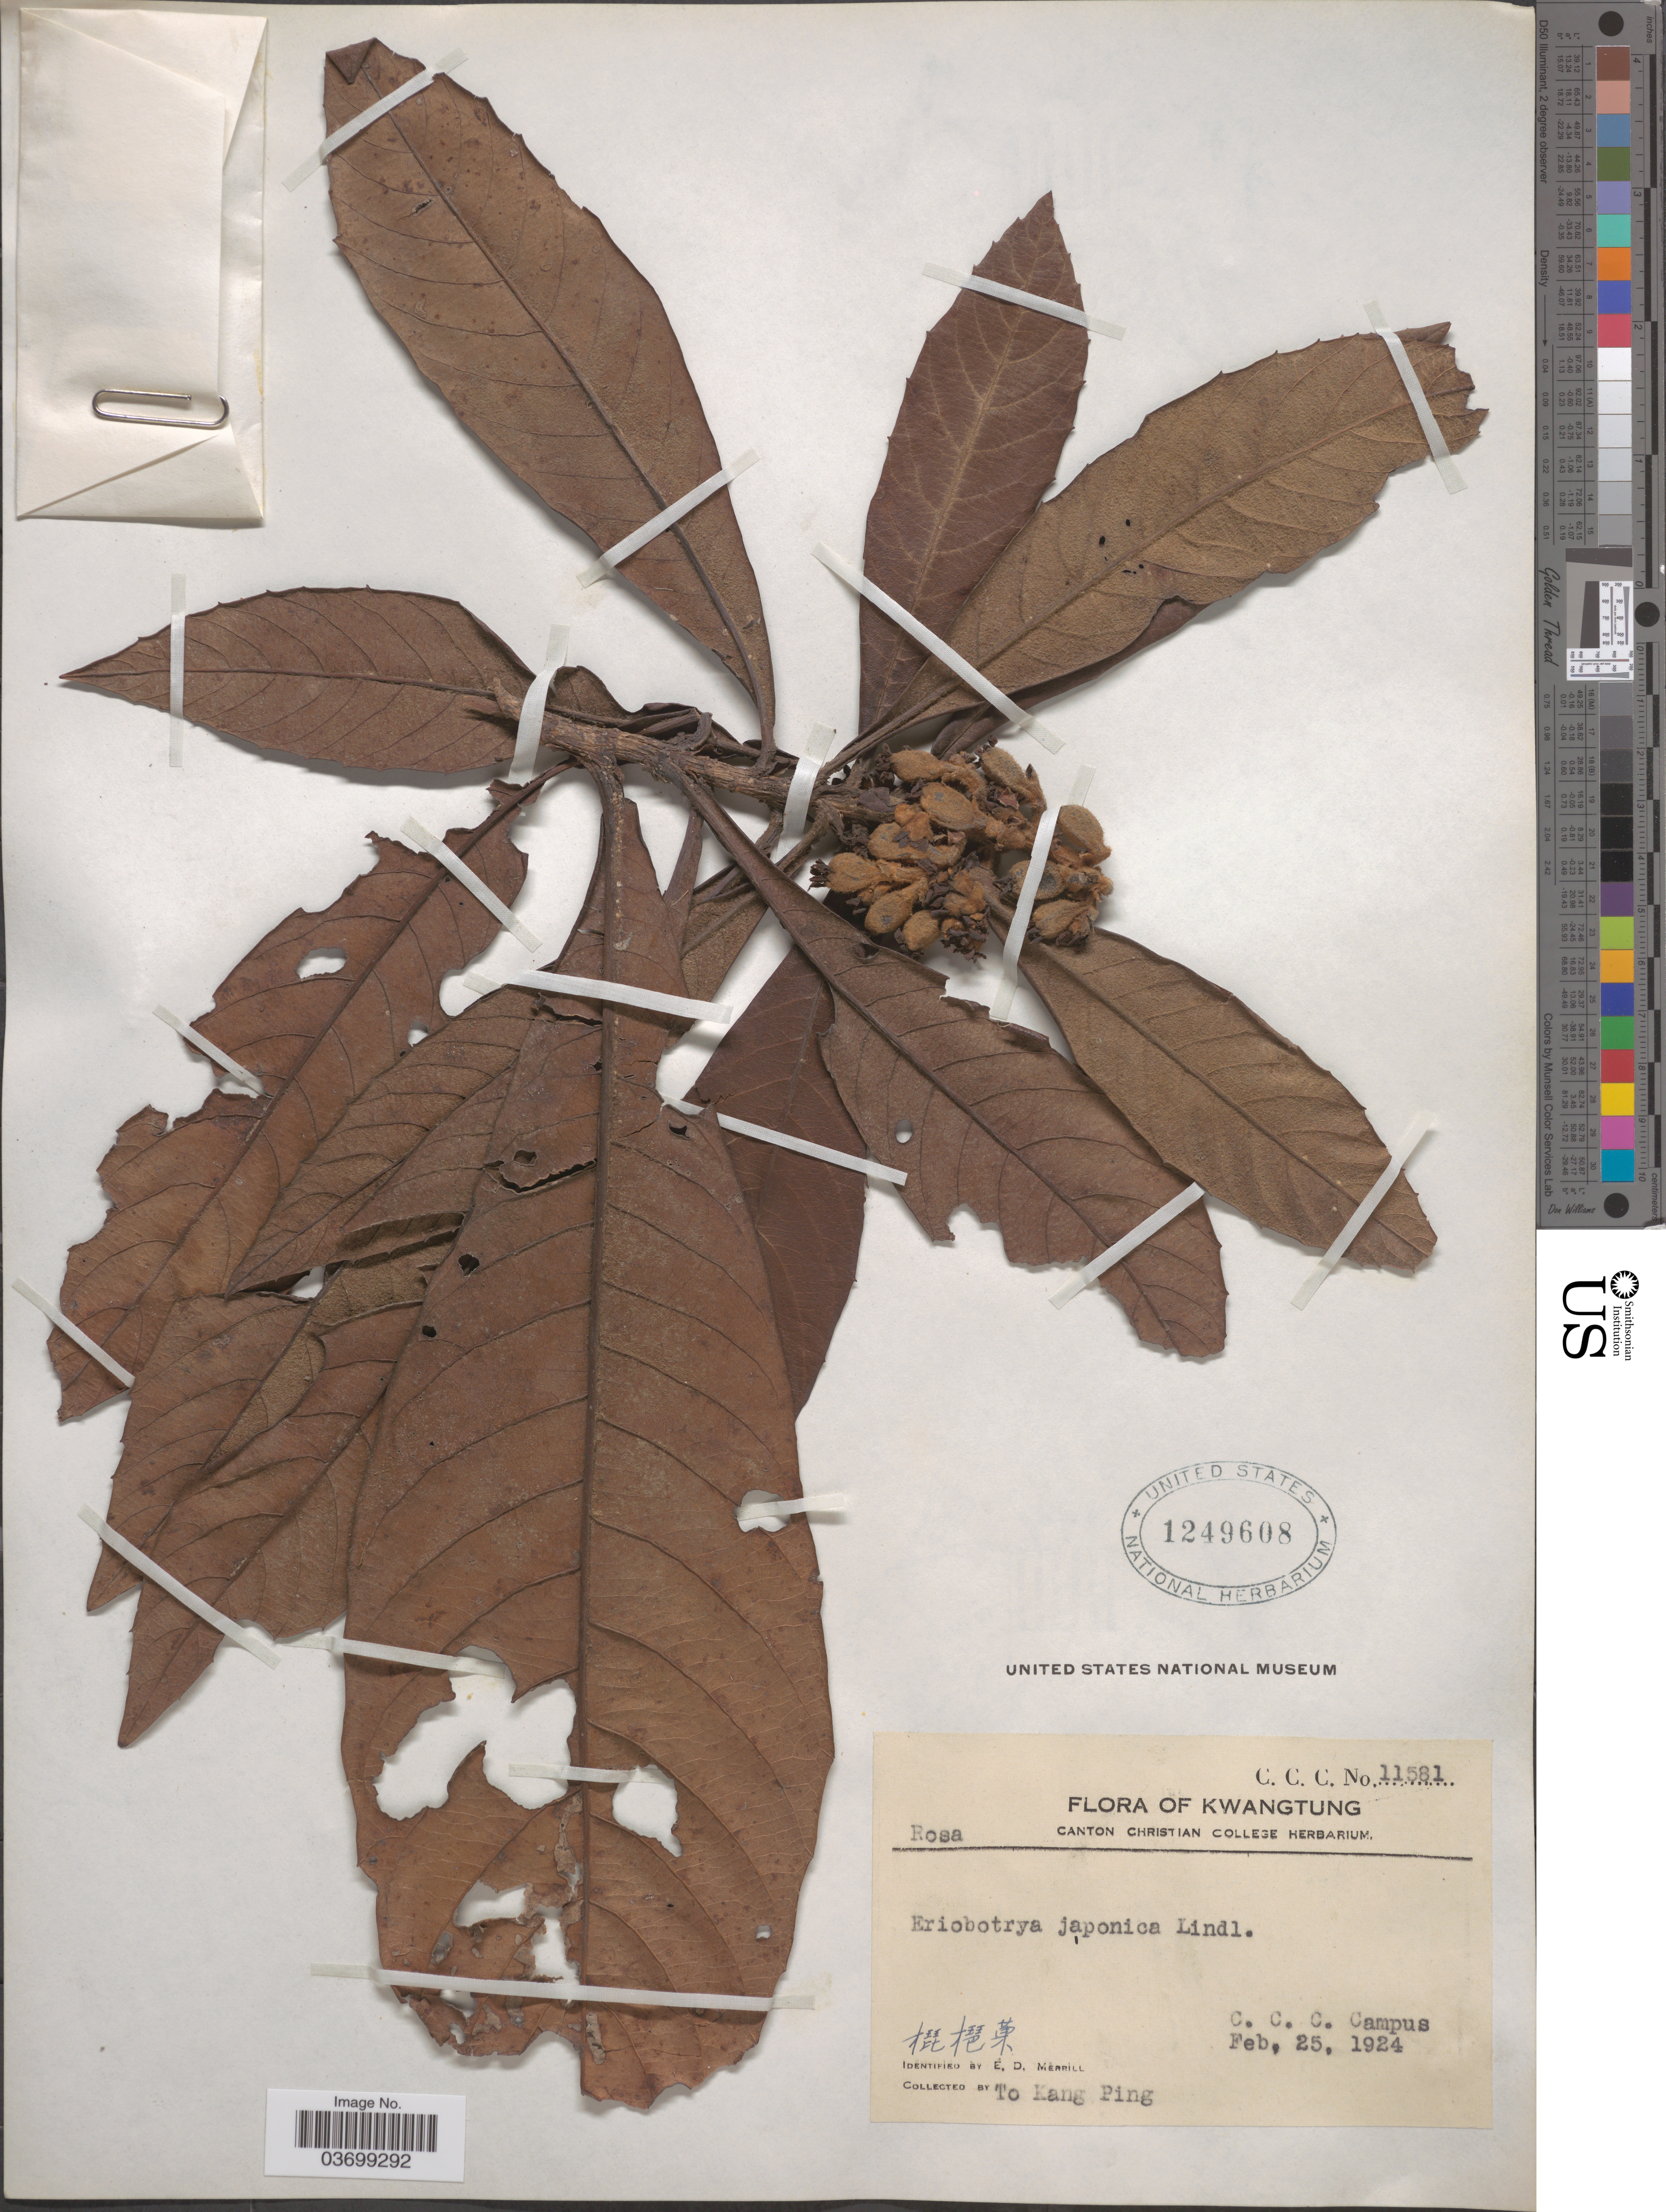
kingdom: Plantae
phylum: Tracheophyta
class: Magnoliopsida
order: Rosales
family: Rosaceae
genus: Rhaphiolepis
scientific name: Rhaphiolepis bibas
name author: (Lour.) Galasso & Banfi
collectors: T. Ping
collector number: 11581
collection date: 1924-02-25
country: China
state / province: Guangdong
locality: Kwangtung. C. C. C. Campus. X.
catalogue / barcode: US 1249608